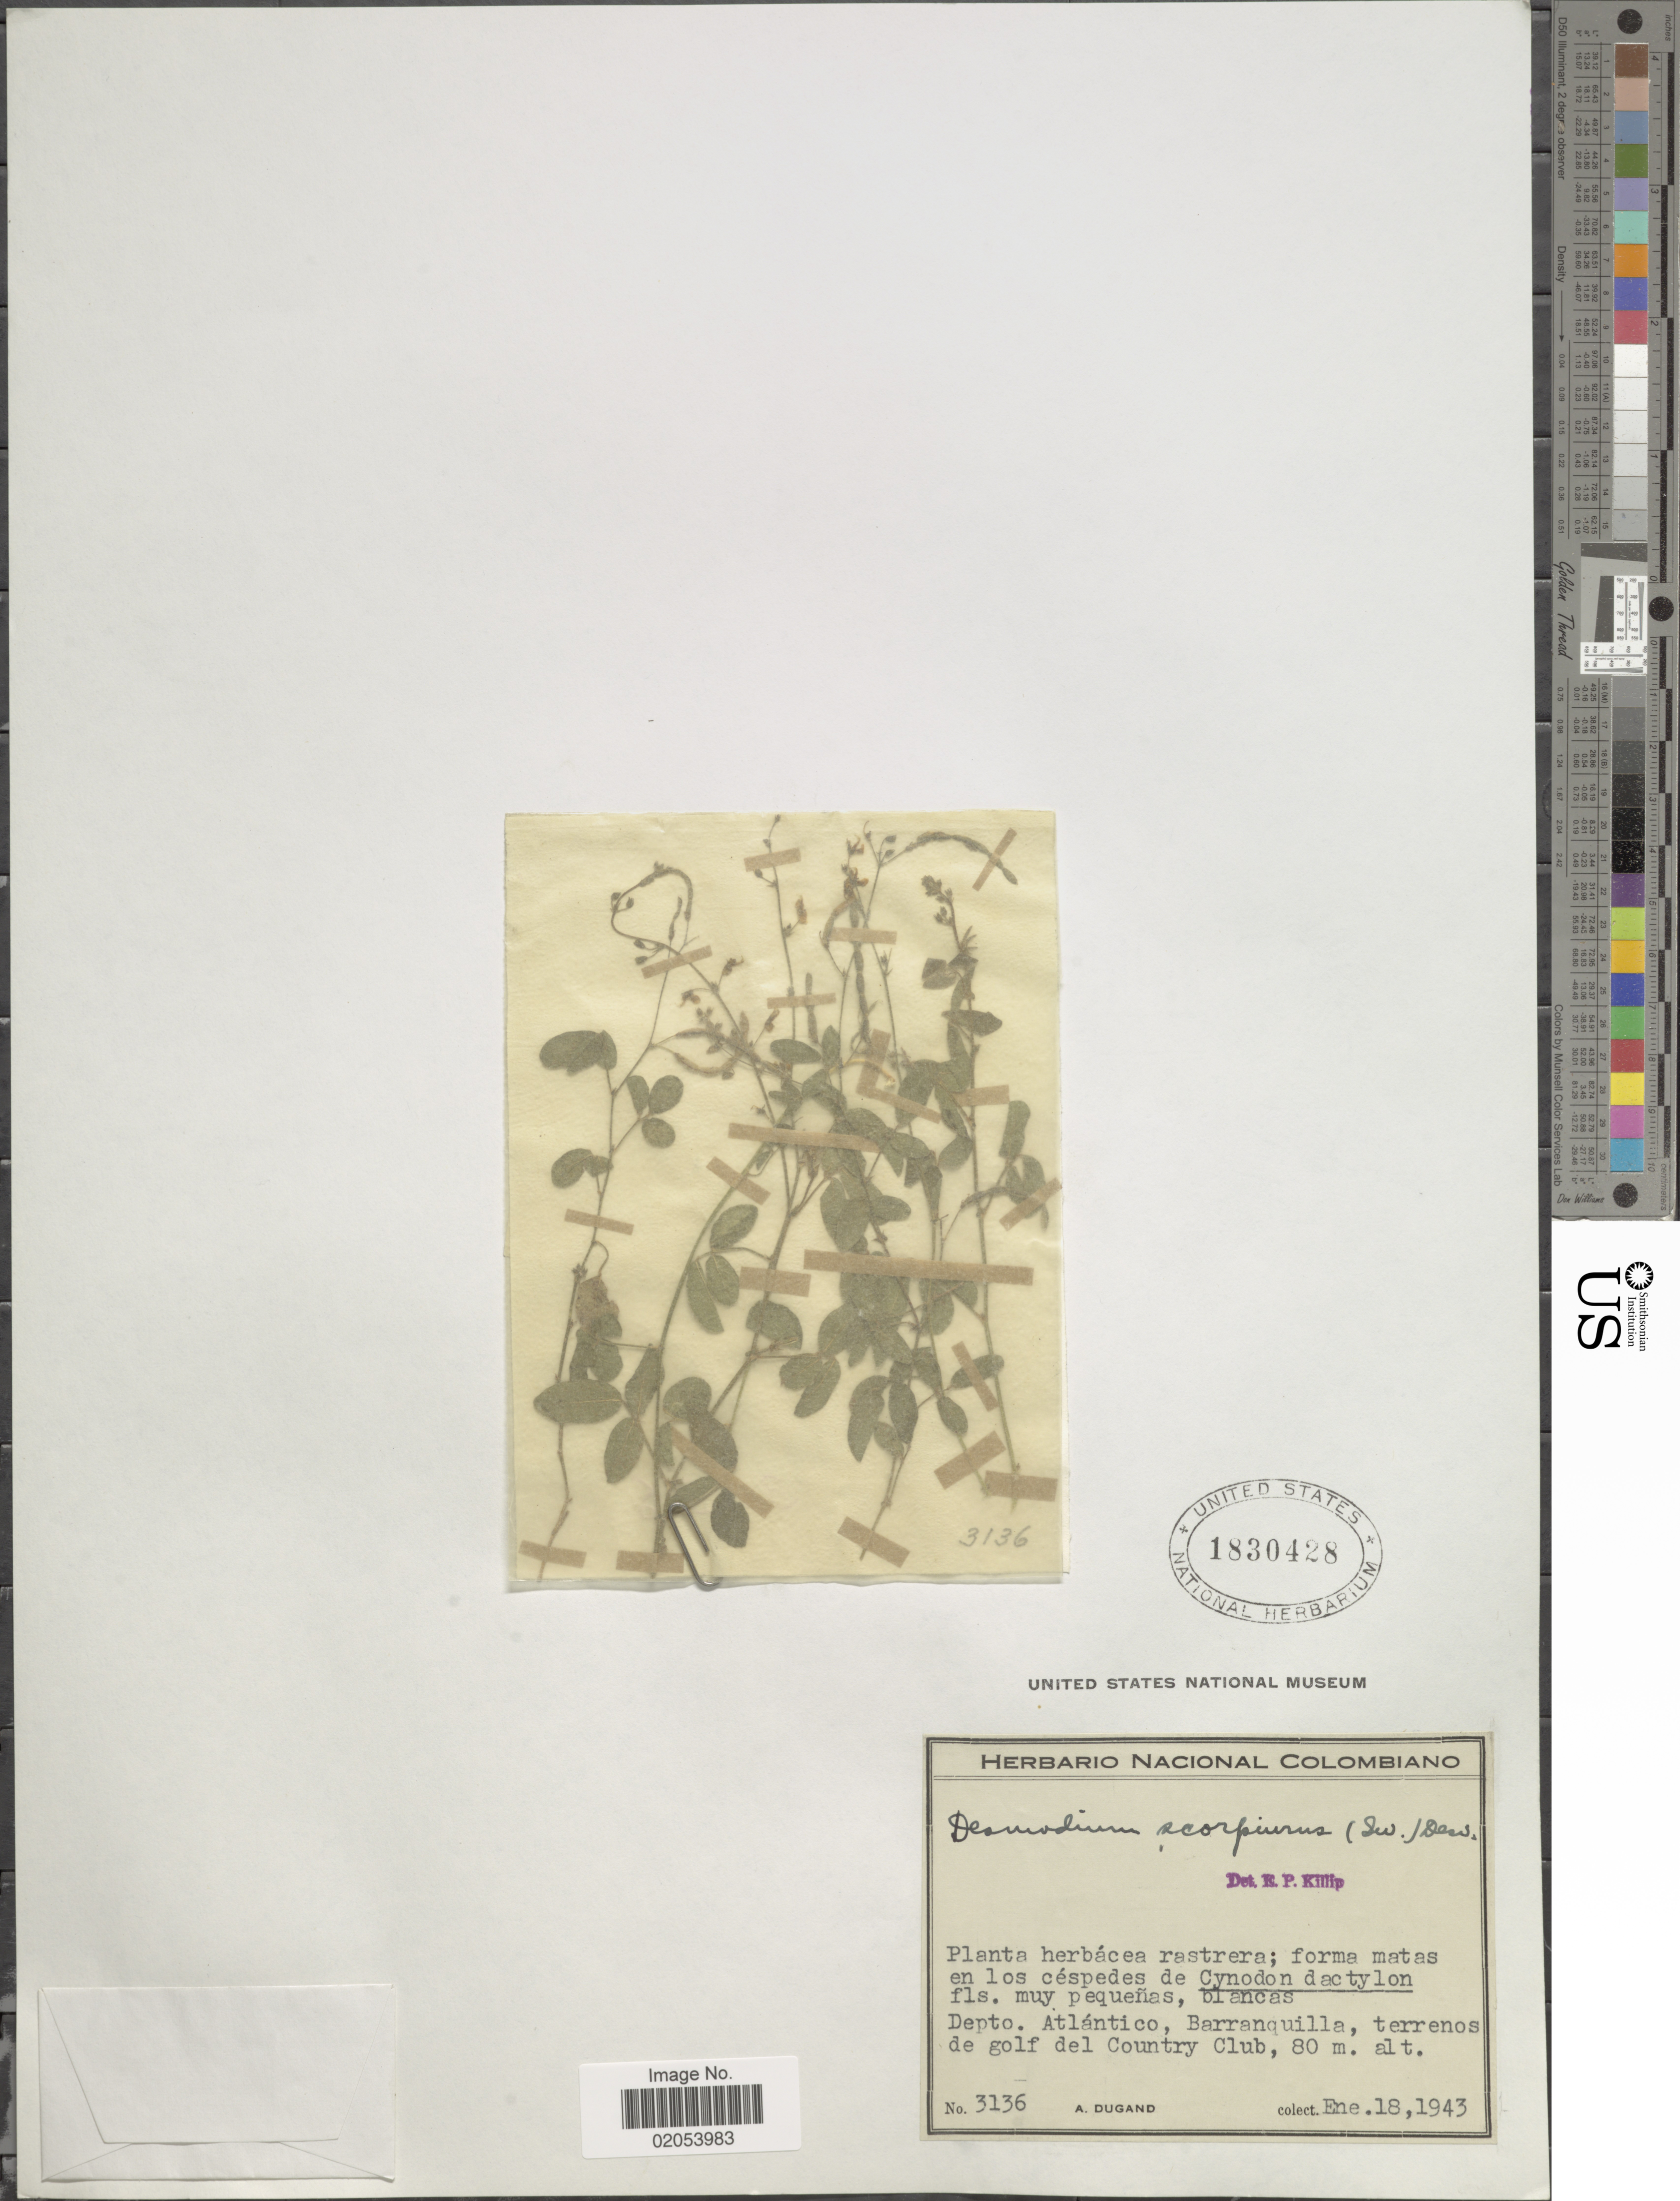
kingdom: Plantae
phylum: Tracheophyta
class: Magnoliopsida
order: Fabales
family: Fabaceae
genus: Desmodium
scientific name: Desmodium scorpiurus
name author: (Sw.) Desv. ex DC.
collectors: A. Dugand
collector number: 3136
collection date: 1943-01-18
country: Colombia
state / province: Atlántico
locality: Baranquilla, terrenos de golf del Country Club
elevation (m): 80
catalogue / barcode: US 1830428